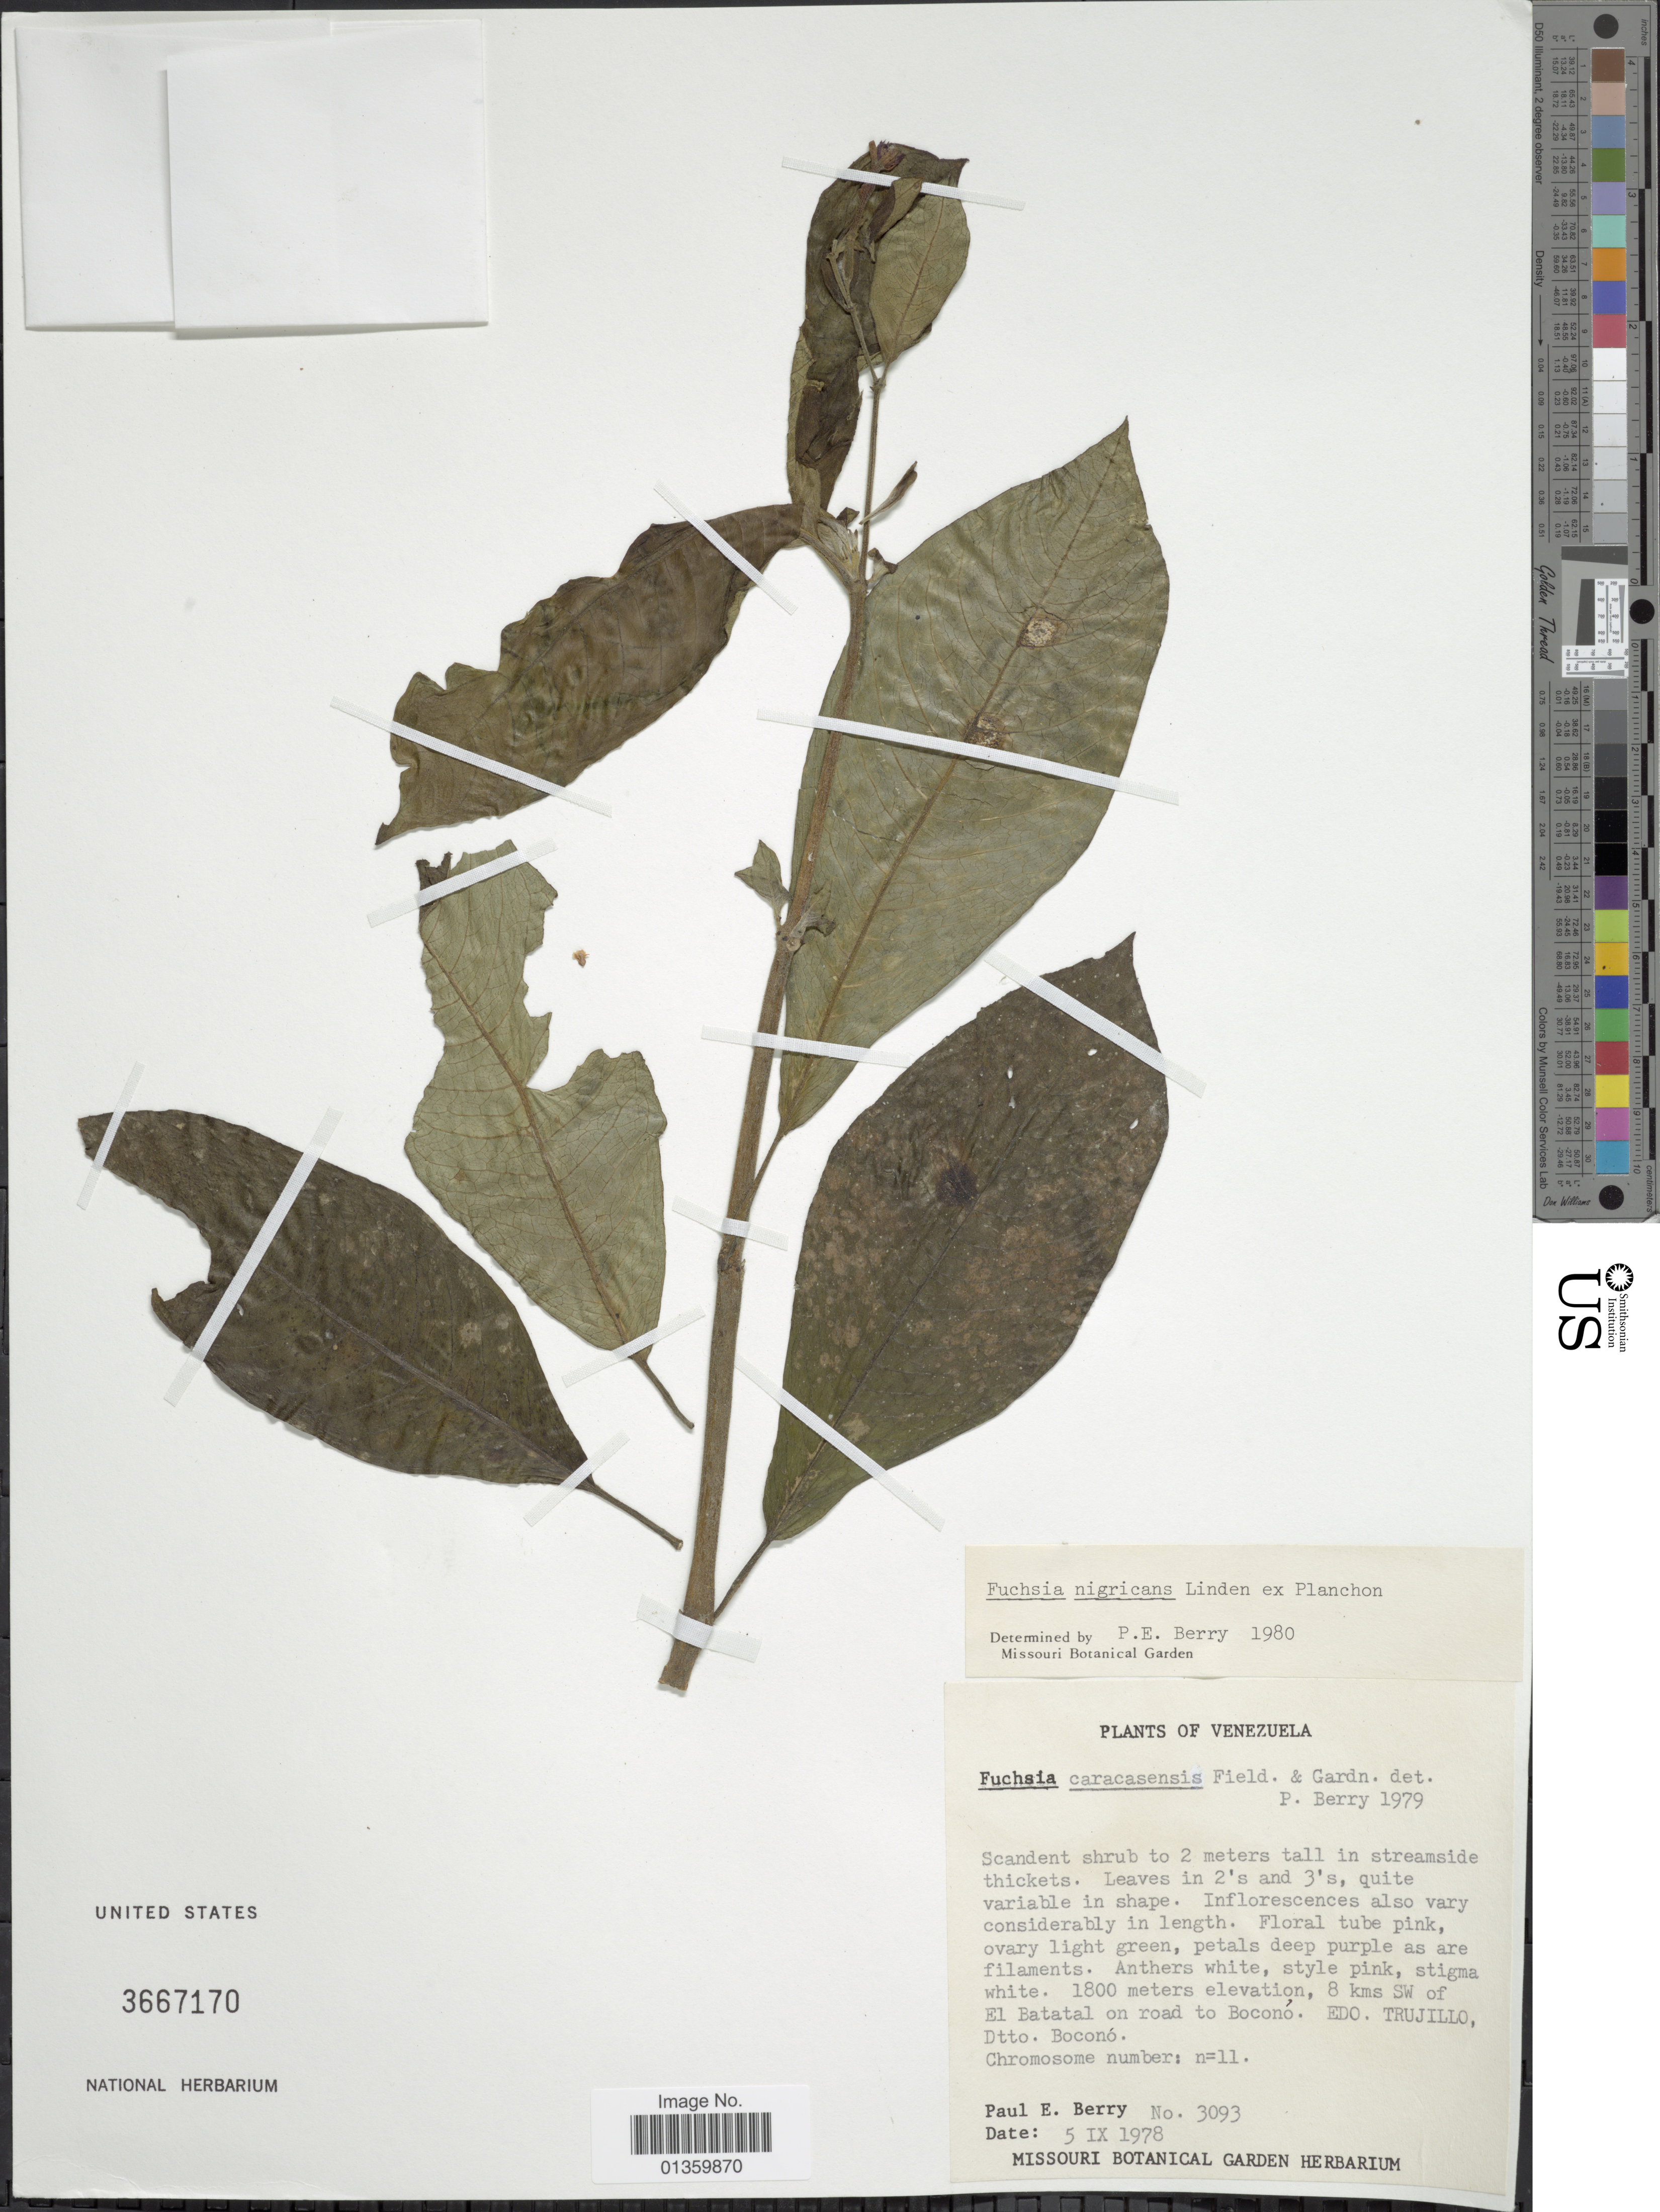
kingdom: Plantae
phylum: Tracheophyta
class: Magnoliopsida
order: Myrtales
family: Onagraceae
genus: Fuchsia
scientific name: Fuchsia nigricans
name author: Linden ex Planch.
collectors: P. E. Berry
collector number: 3093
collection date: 1978-09-05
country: Venezuela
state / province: Trujillo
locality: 8 kms SW of El Batatal on road to Boconó, Dtto. Boconó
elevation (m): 1800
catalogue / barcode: US 3667170